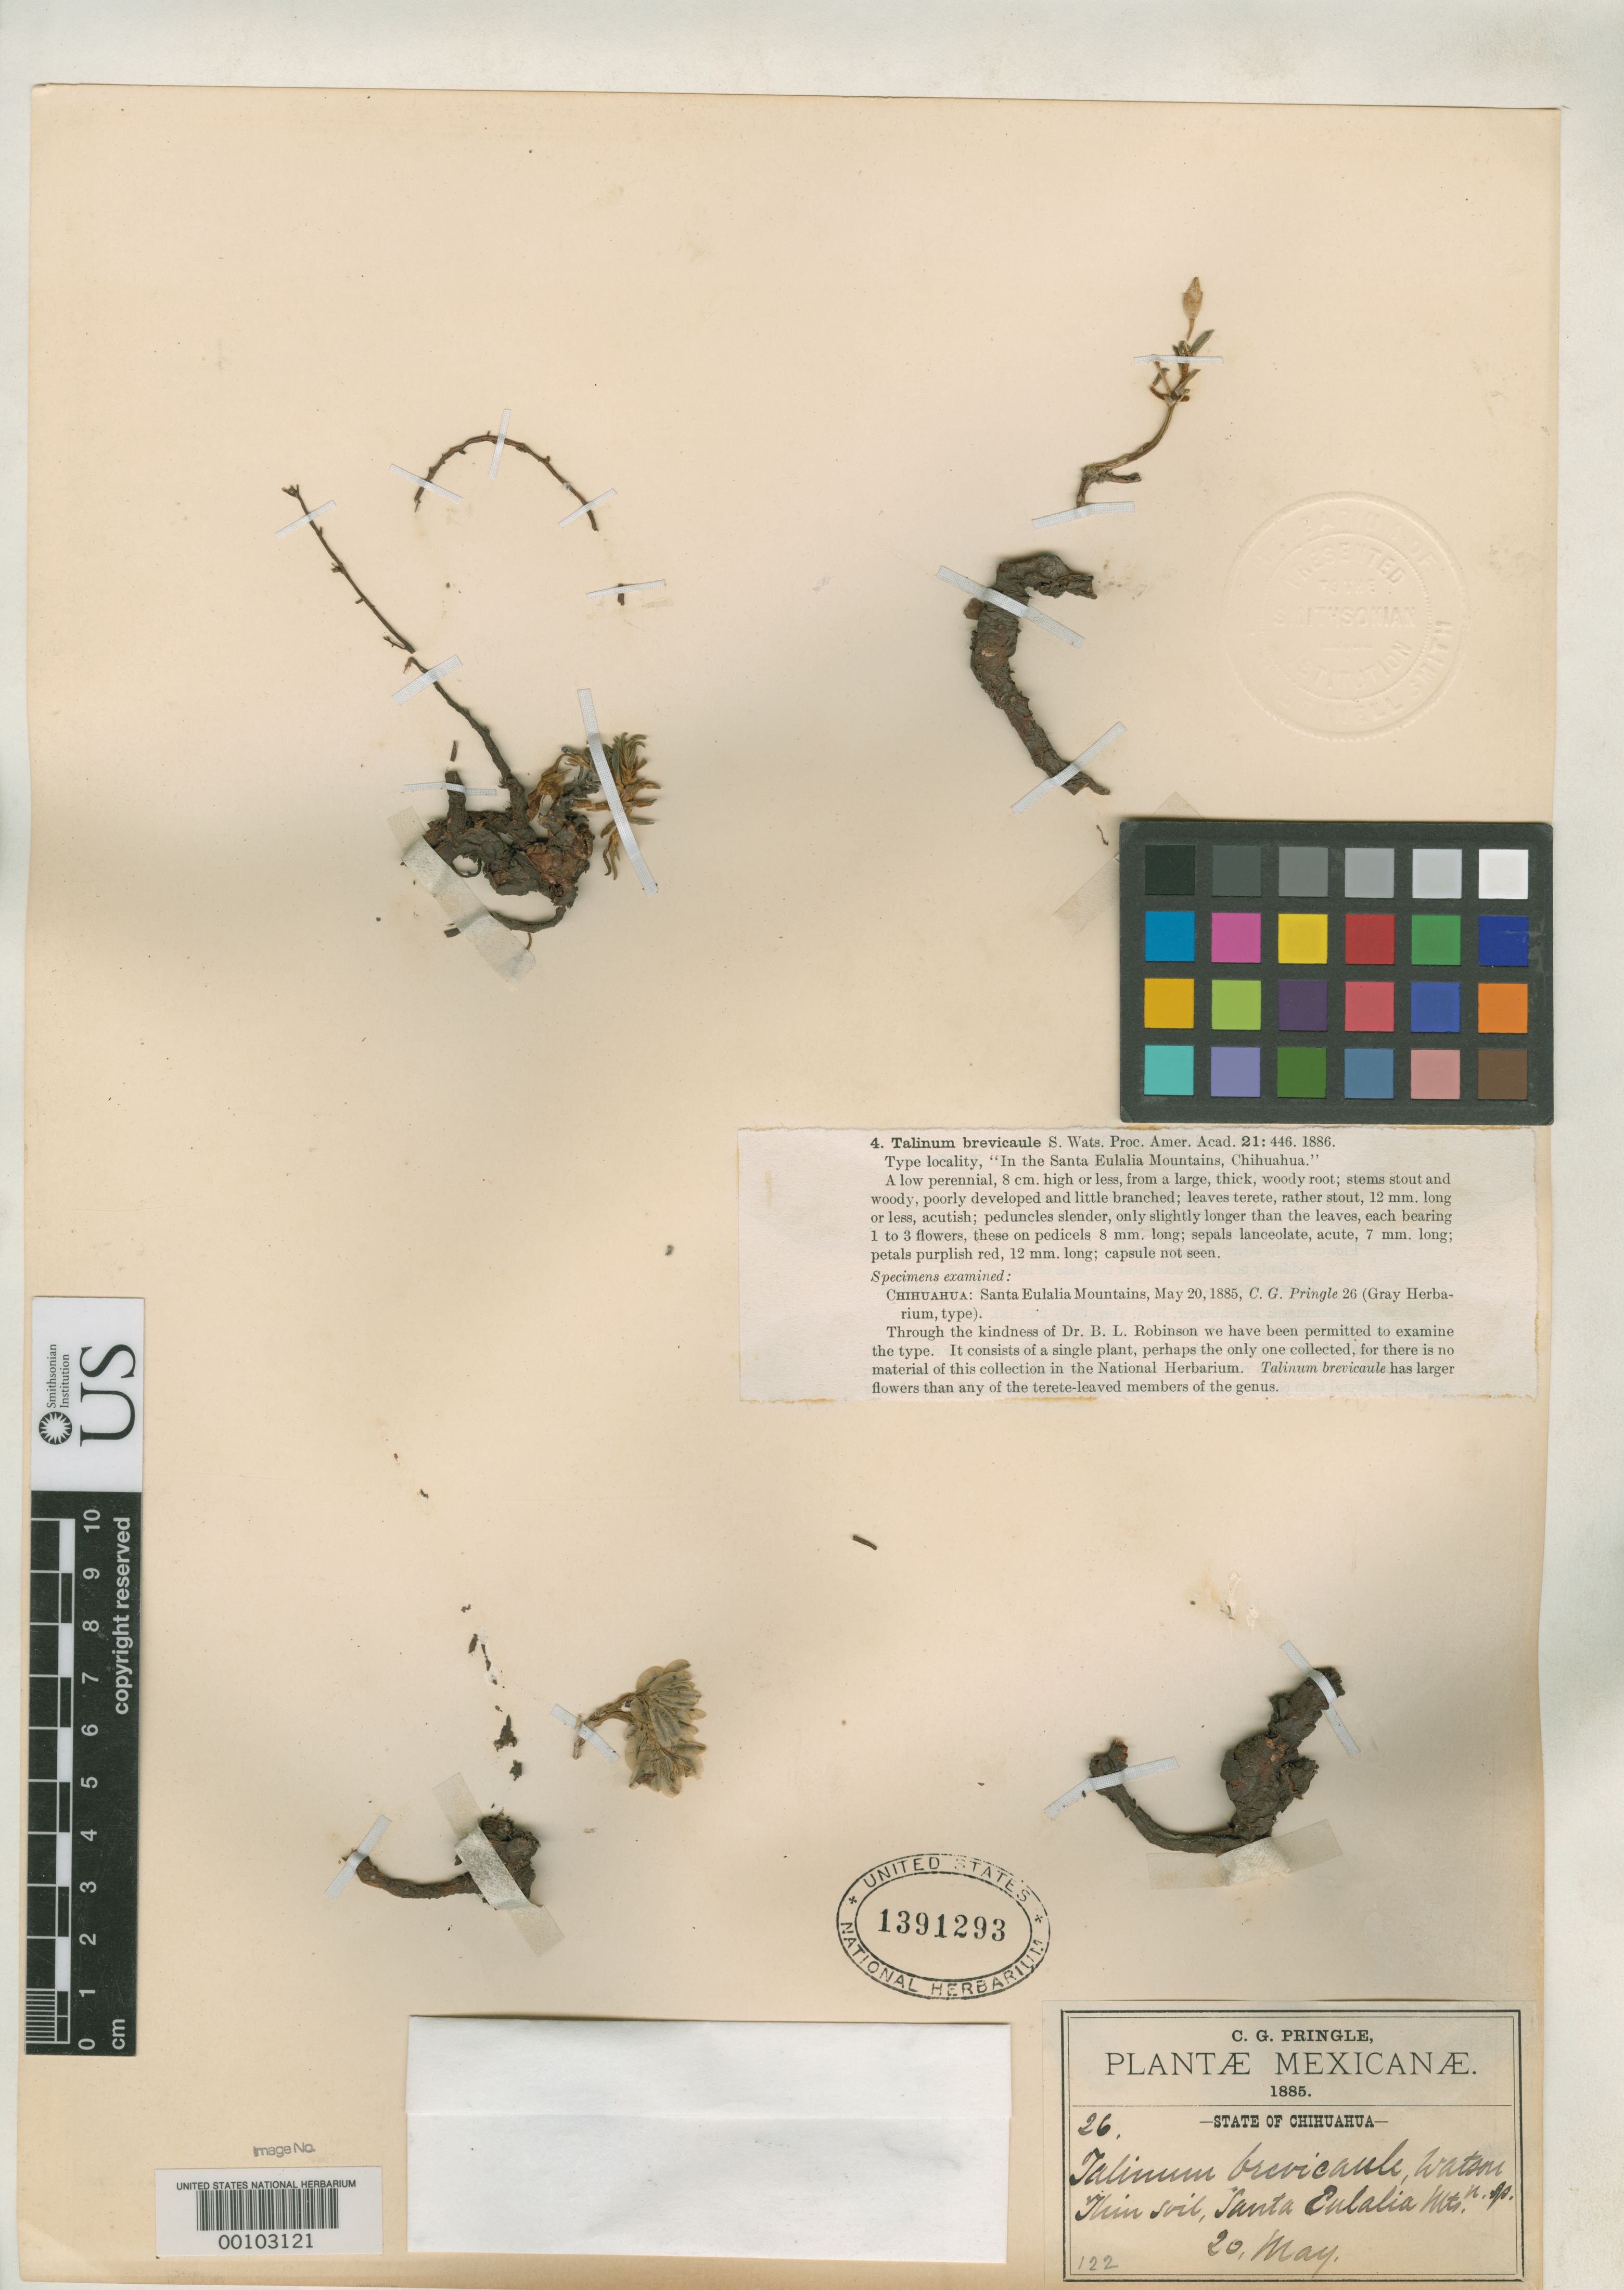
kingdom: Plantae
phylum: Tracheophyta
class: Magnoliopsida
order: Caryophyllales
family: Talinaceae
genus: Talinum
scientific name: Talinum brevicaule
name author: S. Watson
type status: Isotype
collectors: C. G. Pringle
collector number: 26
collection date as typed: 20 May 1885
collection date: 1885-05-20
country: Mexico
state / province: Chihuahua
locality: In the Santa Eulalia mountains.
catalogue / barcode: US 1391293